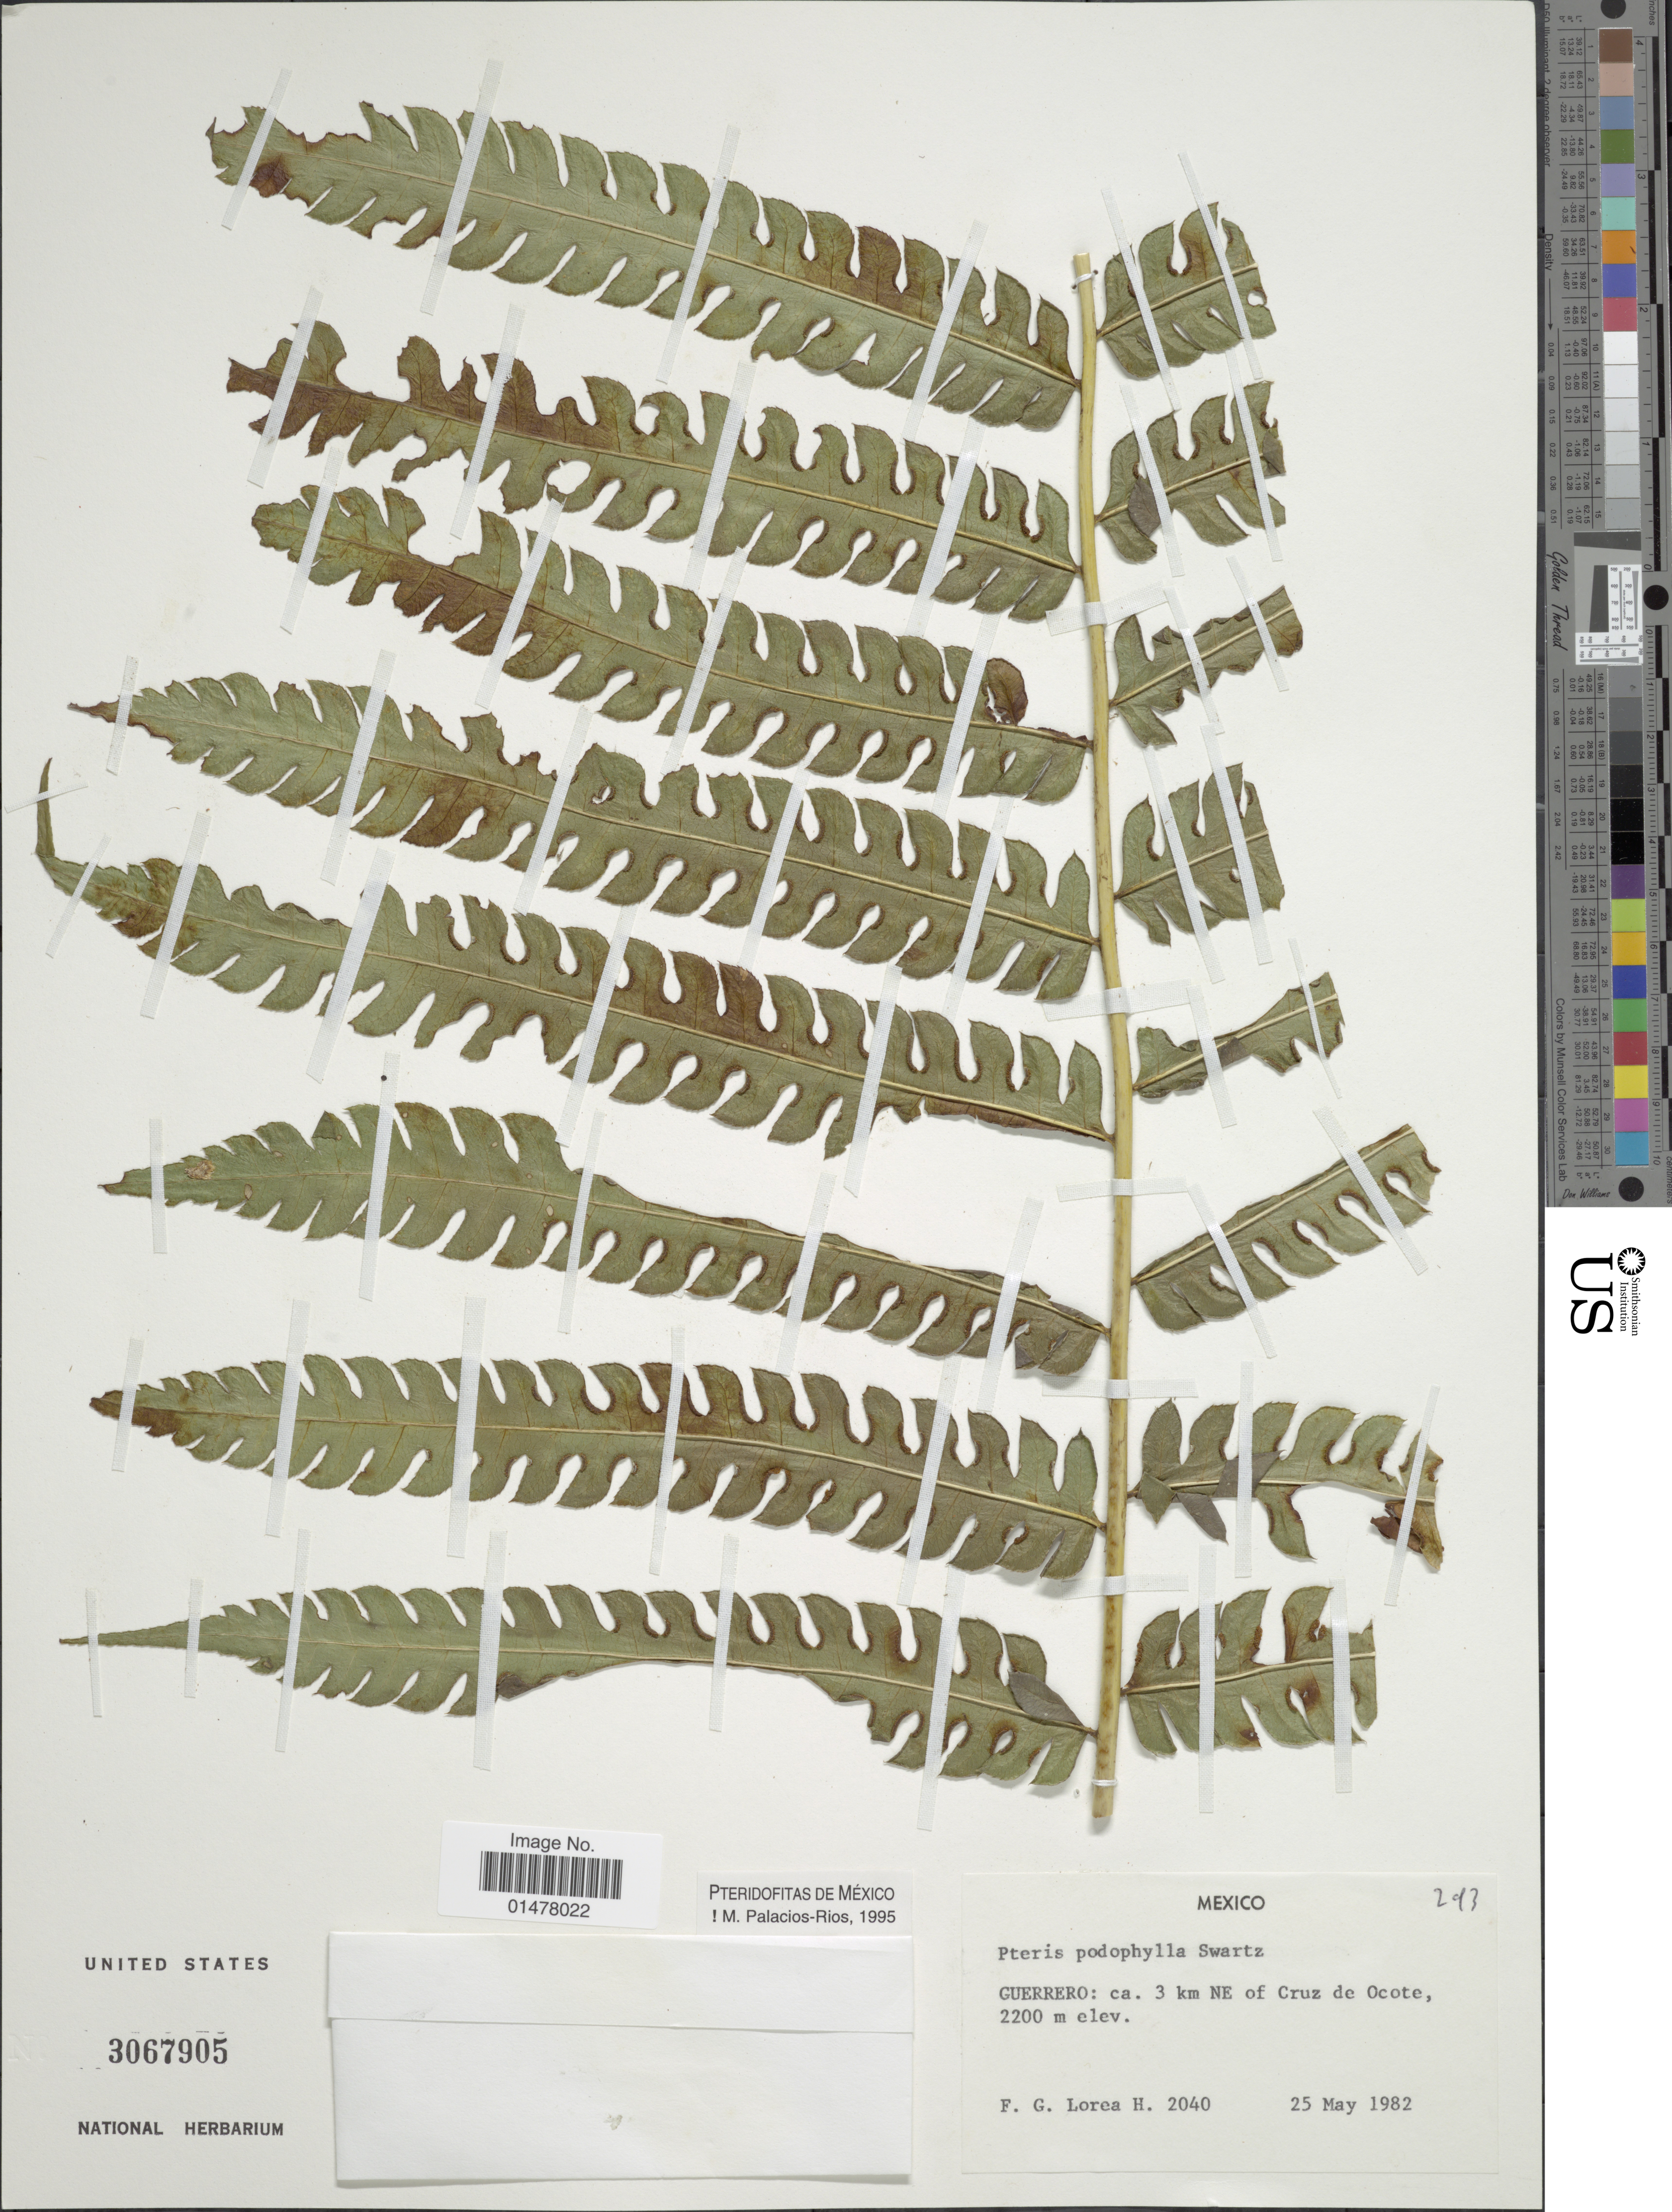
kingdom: Plantae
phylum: Tracheophyta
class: Polypodiopsida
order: Polypodiales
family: Pteridaceae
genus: Pteris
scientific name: Pteris podophylla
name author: Sw.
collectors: F. Lorea-Hernandez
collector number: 2040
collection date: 1982-05-25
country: Mexico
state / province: Guerrero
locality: Mexica, Guerrero: ca. 3km NE of Cruz de Ocote,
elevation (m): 2200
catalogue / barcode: US 3067905